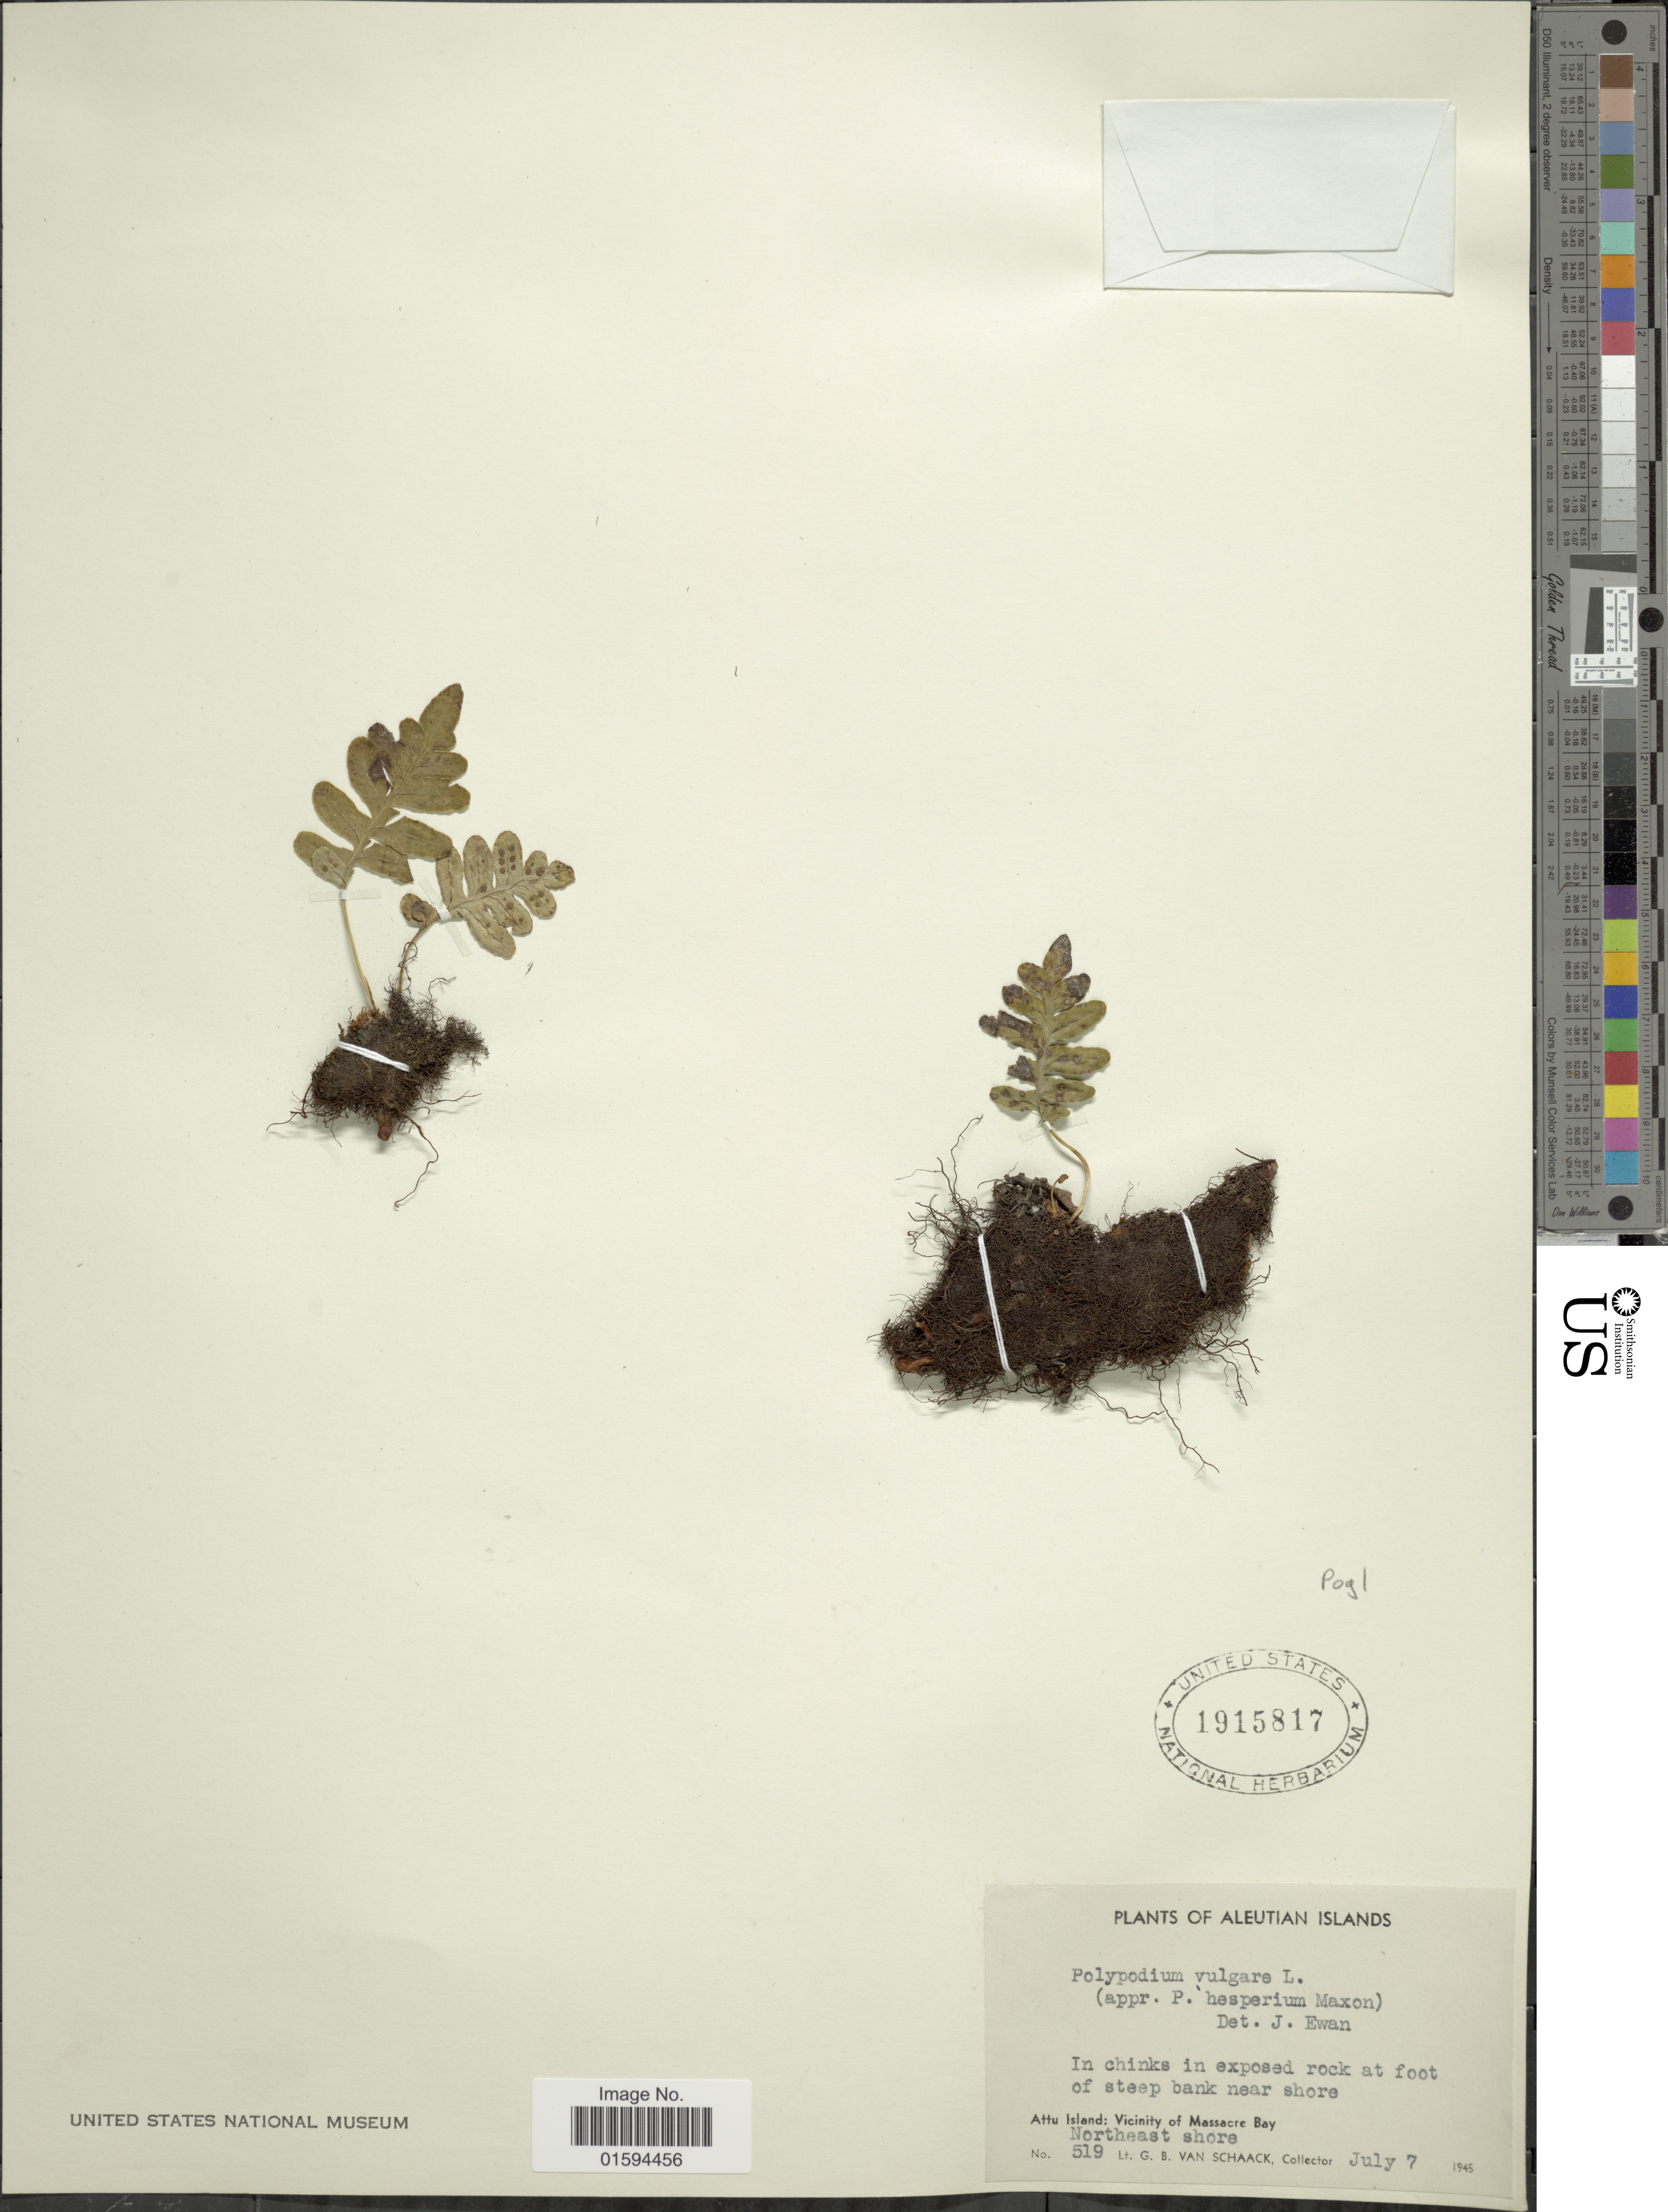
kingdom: Plantae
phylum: Tracheophyta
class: Polypodiopsida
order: Polypodiales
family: Polypodiaceae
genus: Polypodium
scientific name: Polypodium glycyrrhiza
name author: D.C. Eaton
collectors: G. Van Schaack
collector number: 519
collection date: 1945-07-07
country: United States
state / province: Alaska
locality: Attu Island: vicinity of Massacre Bay, northeast shore, Aleutian Islands, in exposed rocks at foor of steep bank near shore.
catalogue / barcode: US 1915817